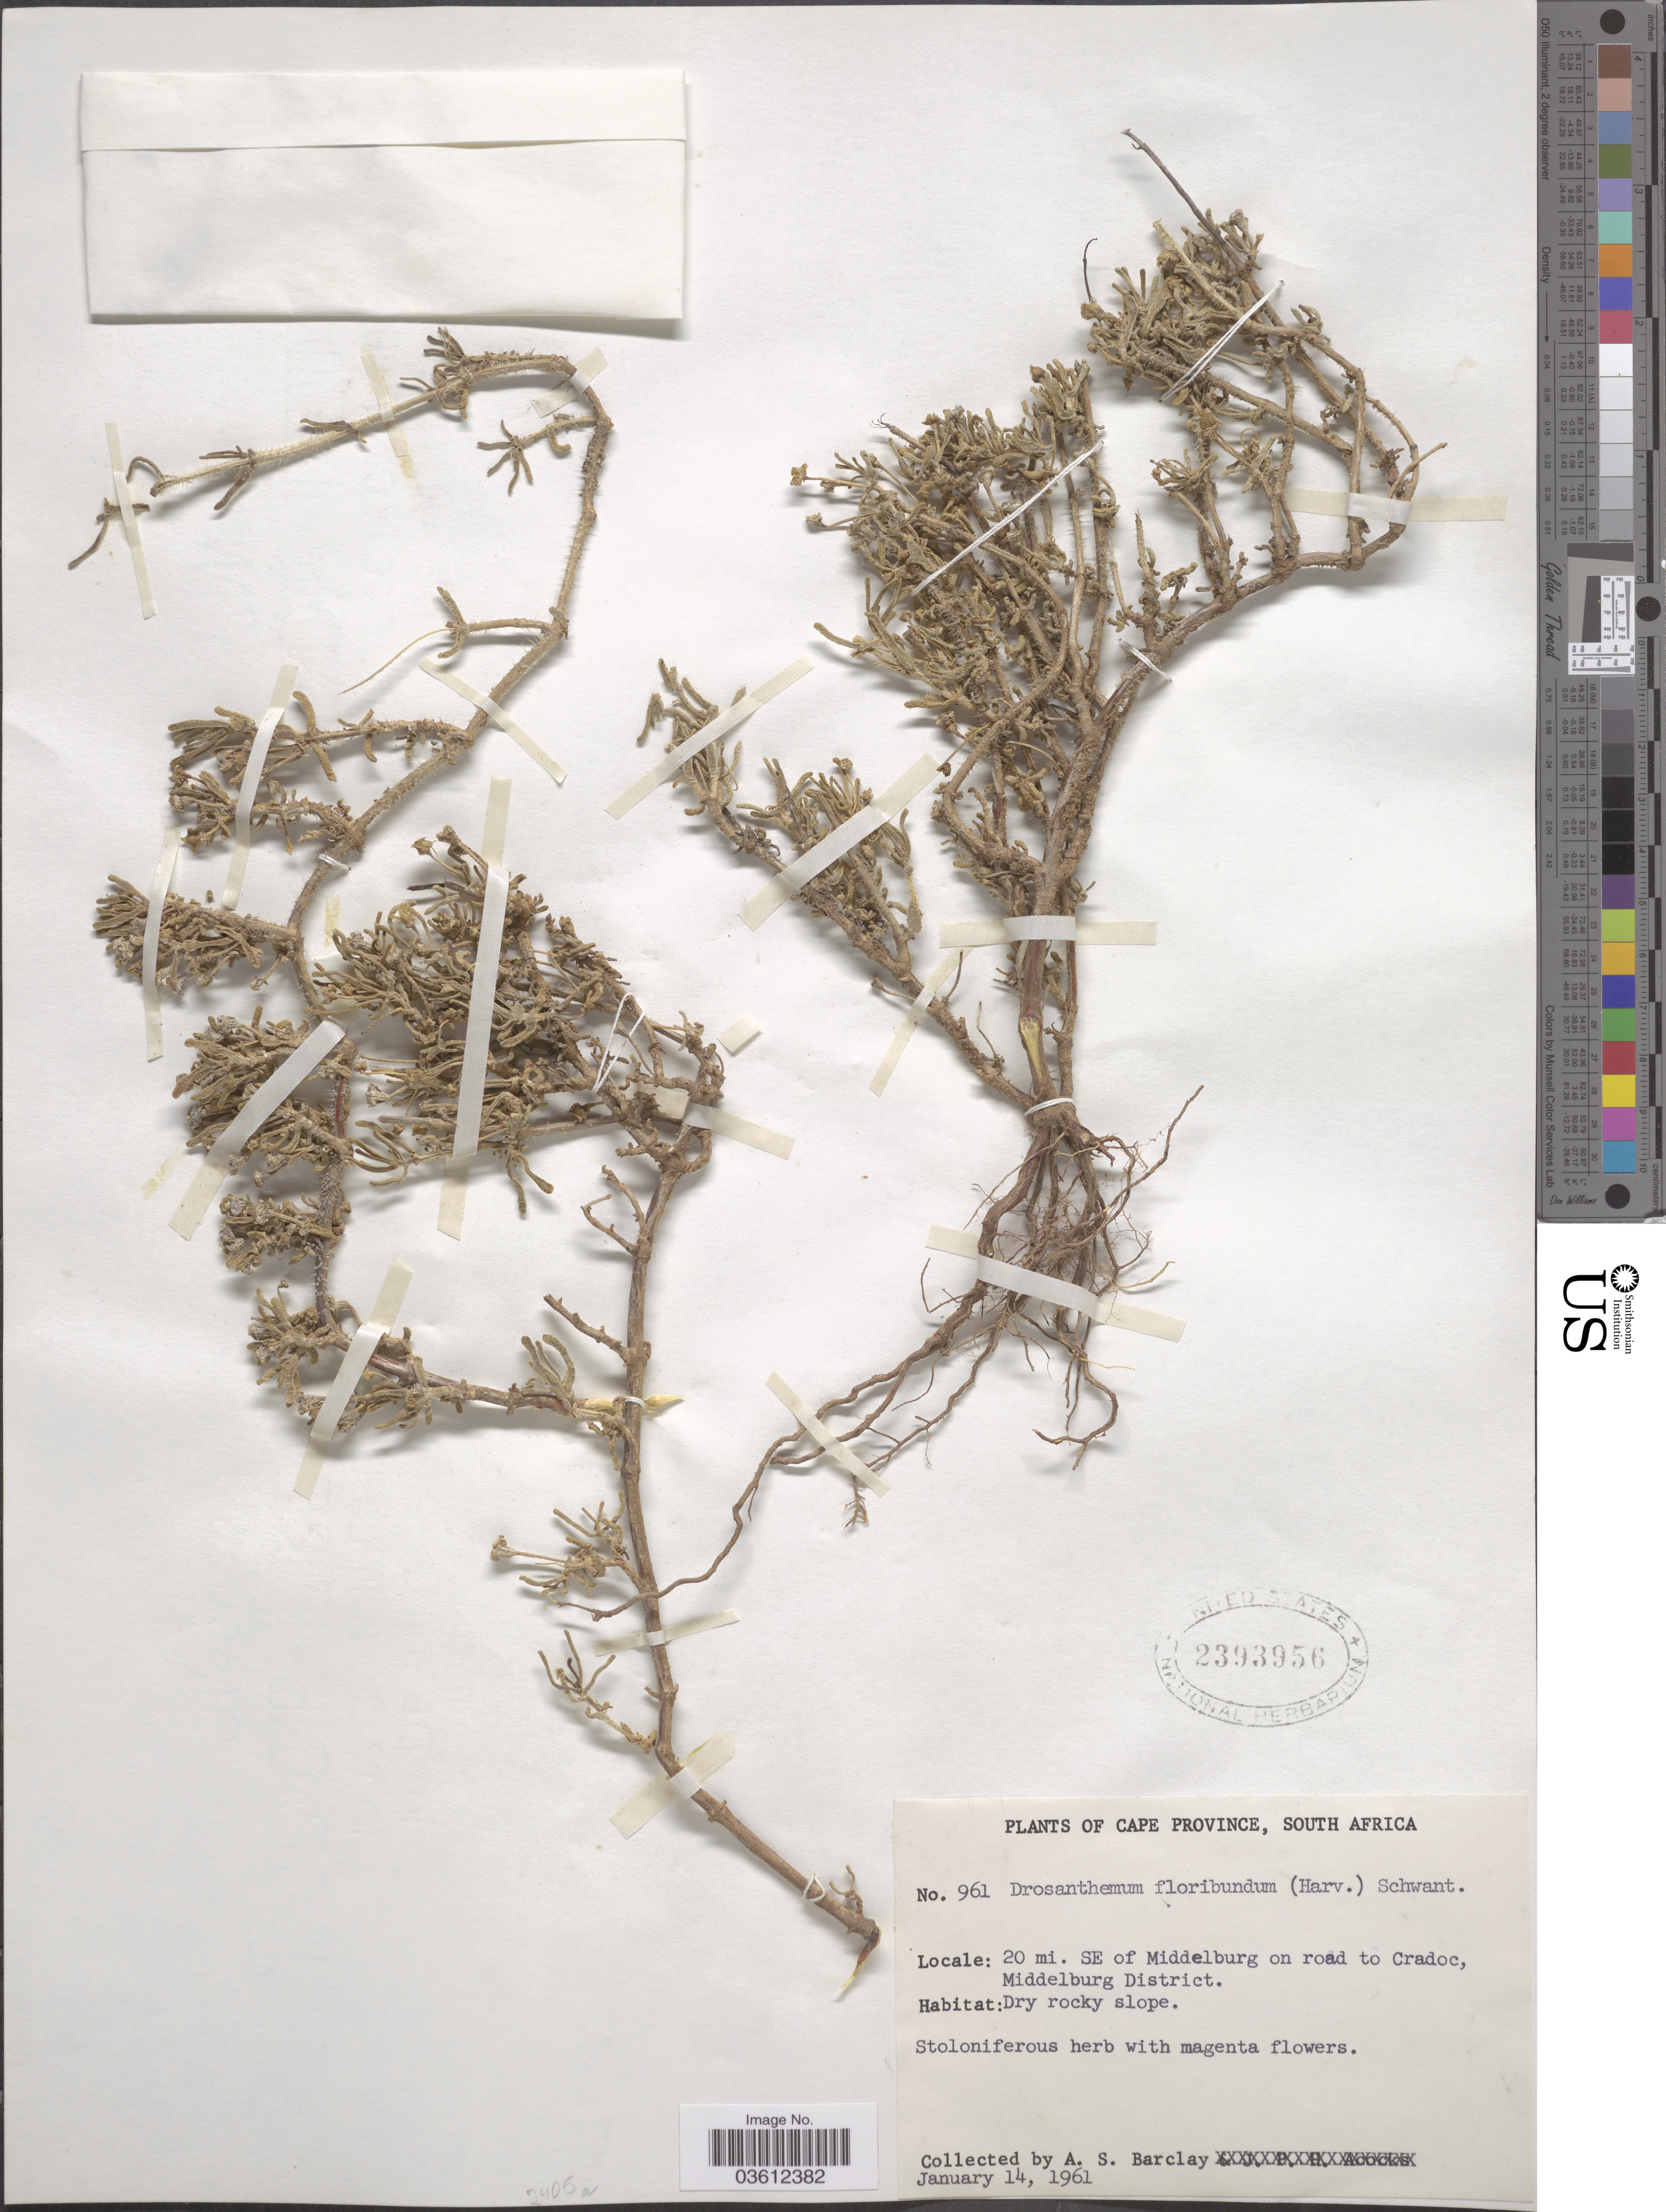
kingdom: Plantae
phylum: Tracheophyta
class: Magnoliopsida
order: Caryophyllales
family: Aizoaceae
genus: Drosanthemum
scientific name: Drosanthemum floribundum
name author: (Haw.) Schwantes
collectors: A. S. Barclay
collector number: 961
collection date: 1961-01-14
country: South Africa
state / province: Eastern Cape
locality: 20 mi. SE of Middelburg on road to Cradoc, Middelburg District.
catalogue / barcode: US 2393956